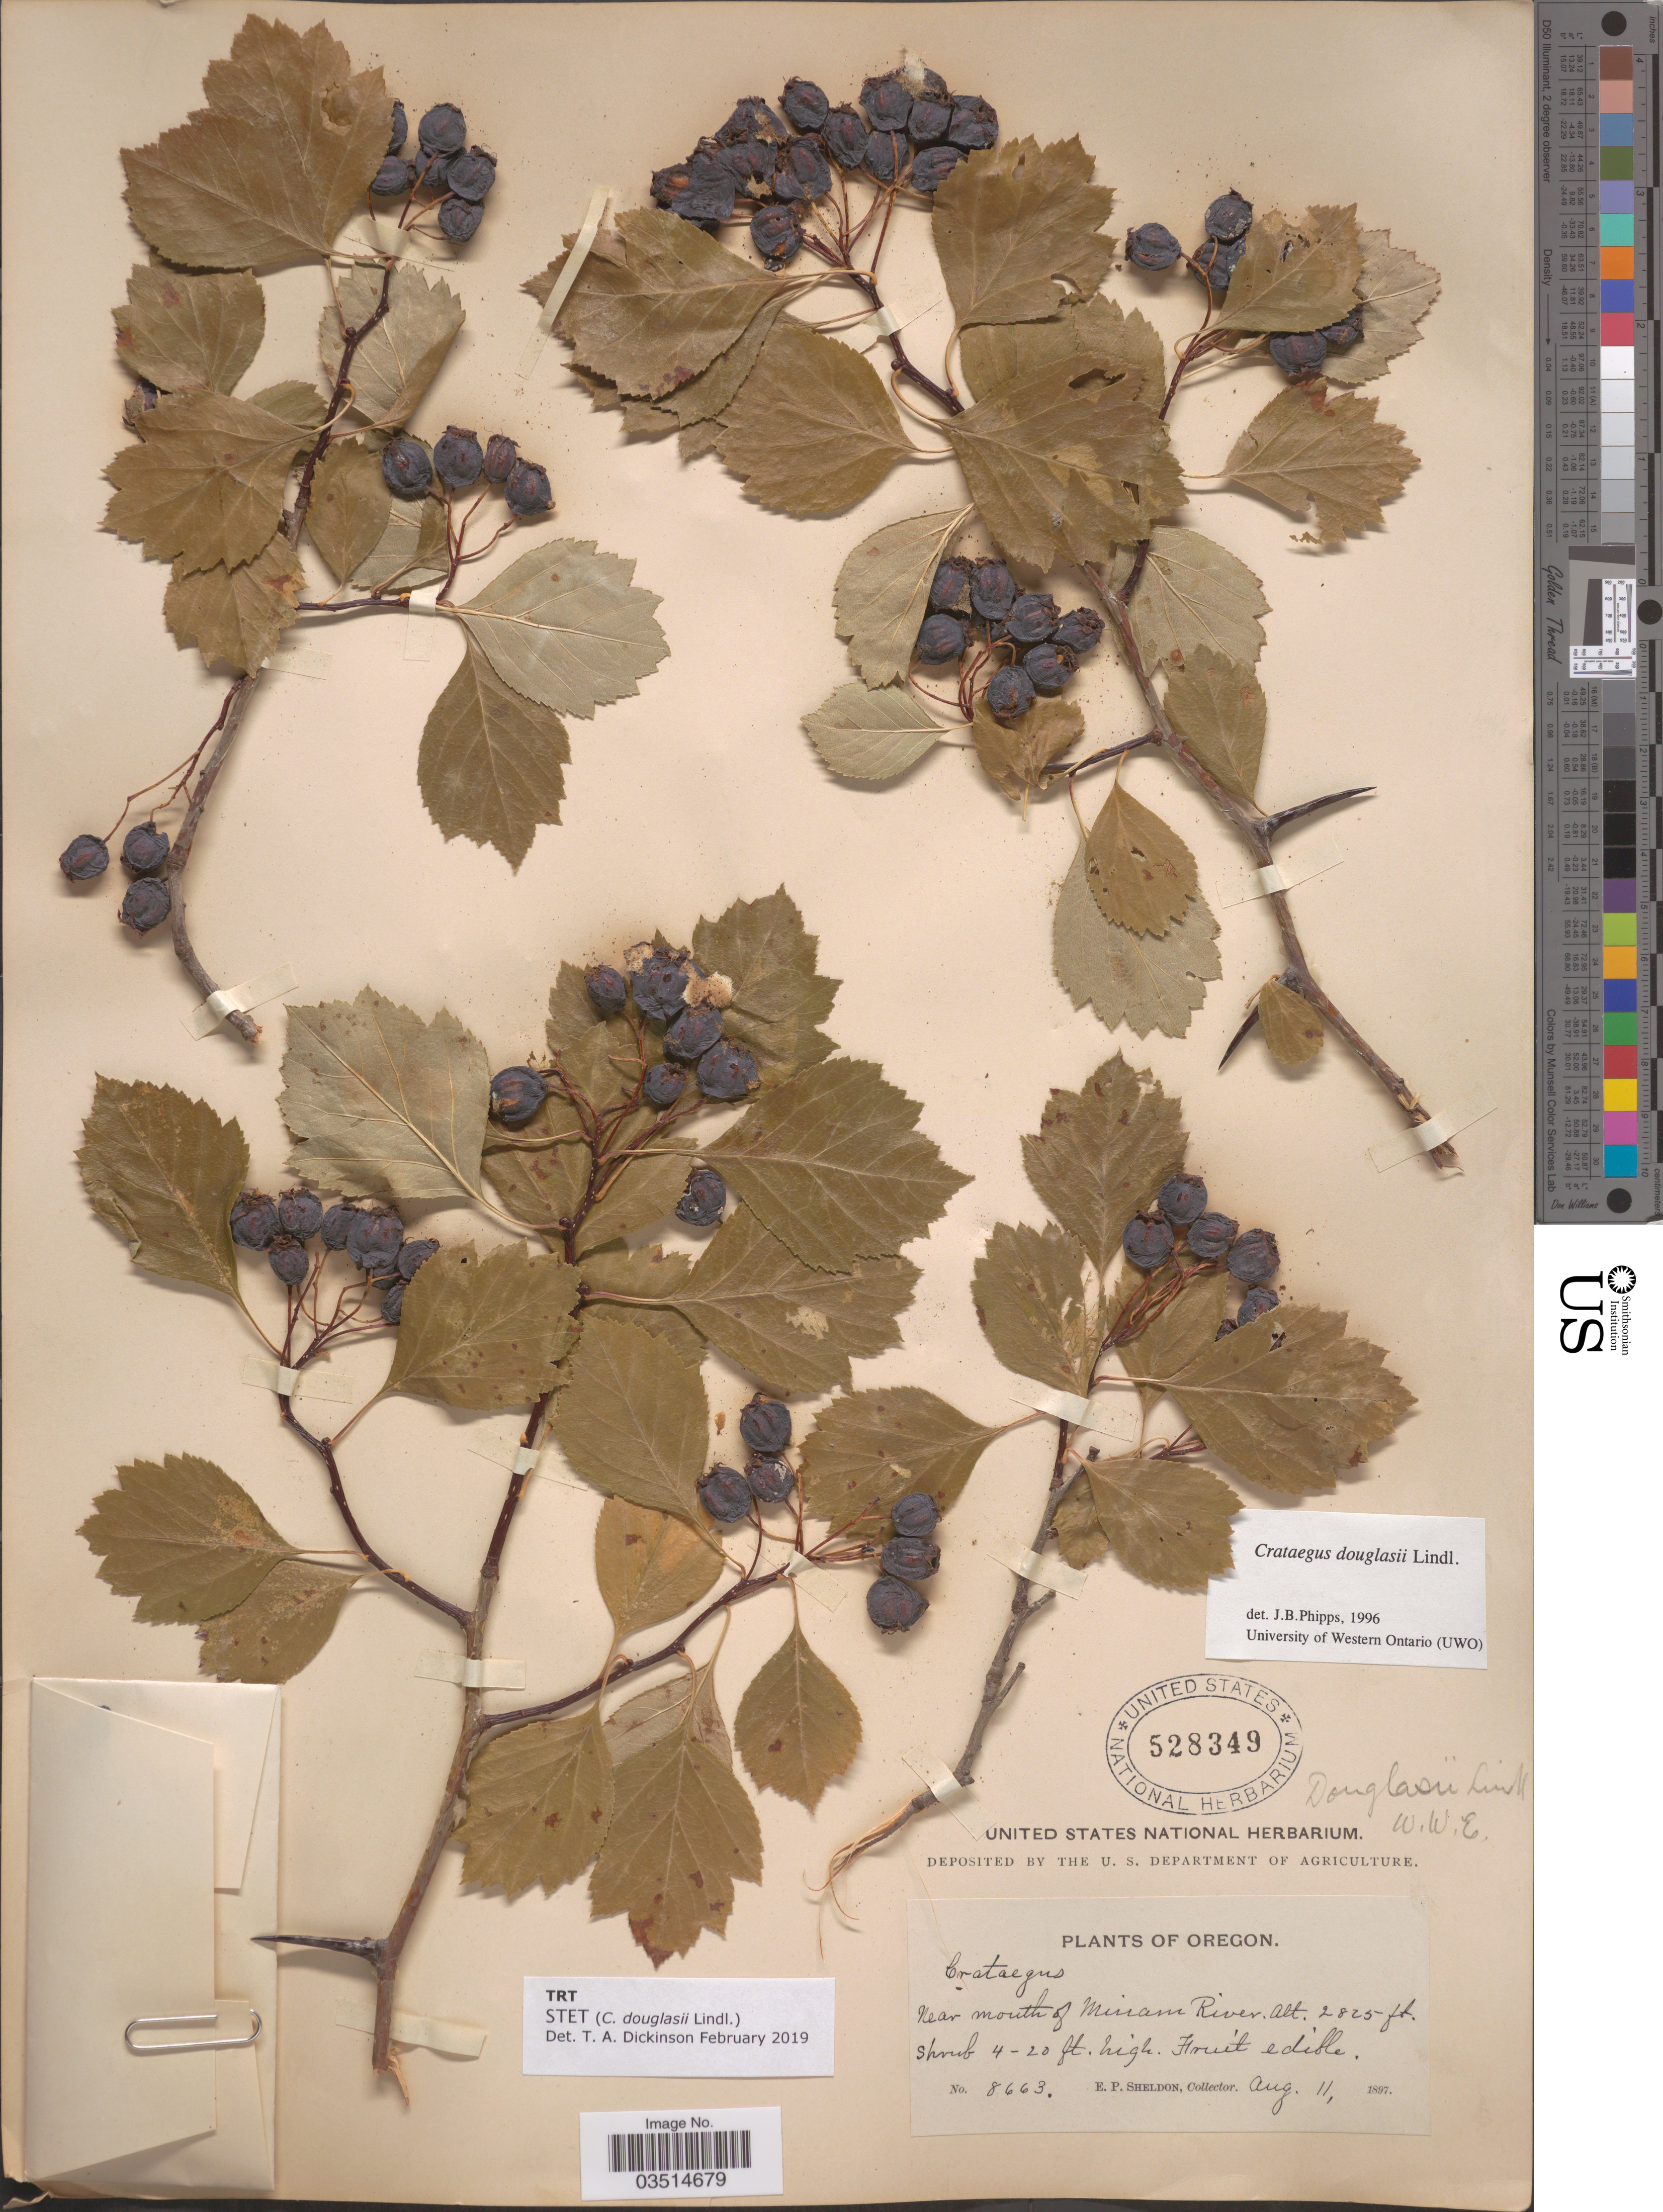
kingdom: Plantae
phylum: Tracheophyta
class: Magnoliopsida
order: Rosales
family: Rosaceae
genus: Crataegus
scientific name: Crataegus douglasii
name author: Lindl.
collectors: E. P. Sheldon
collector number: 8663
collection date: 1897-08-11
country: United States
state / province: Oregon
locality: Near mouth of Mirram River.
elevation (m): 861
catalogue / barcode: US 528349